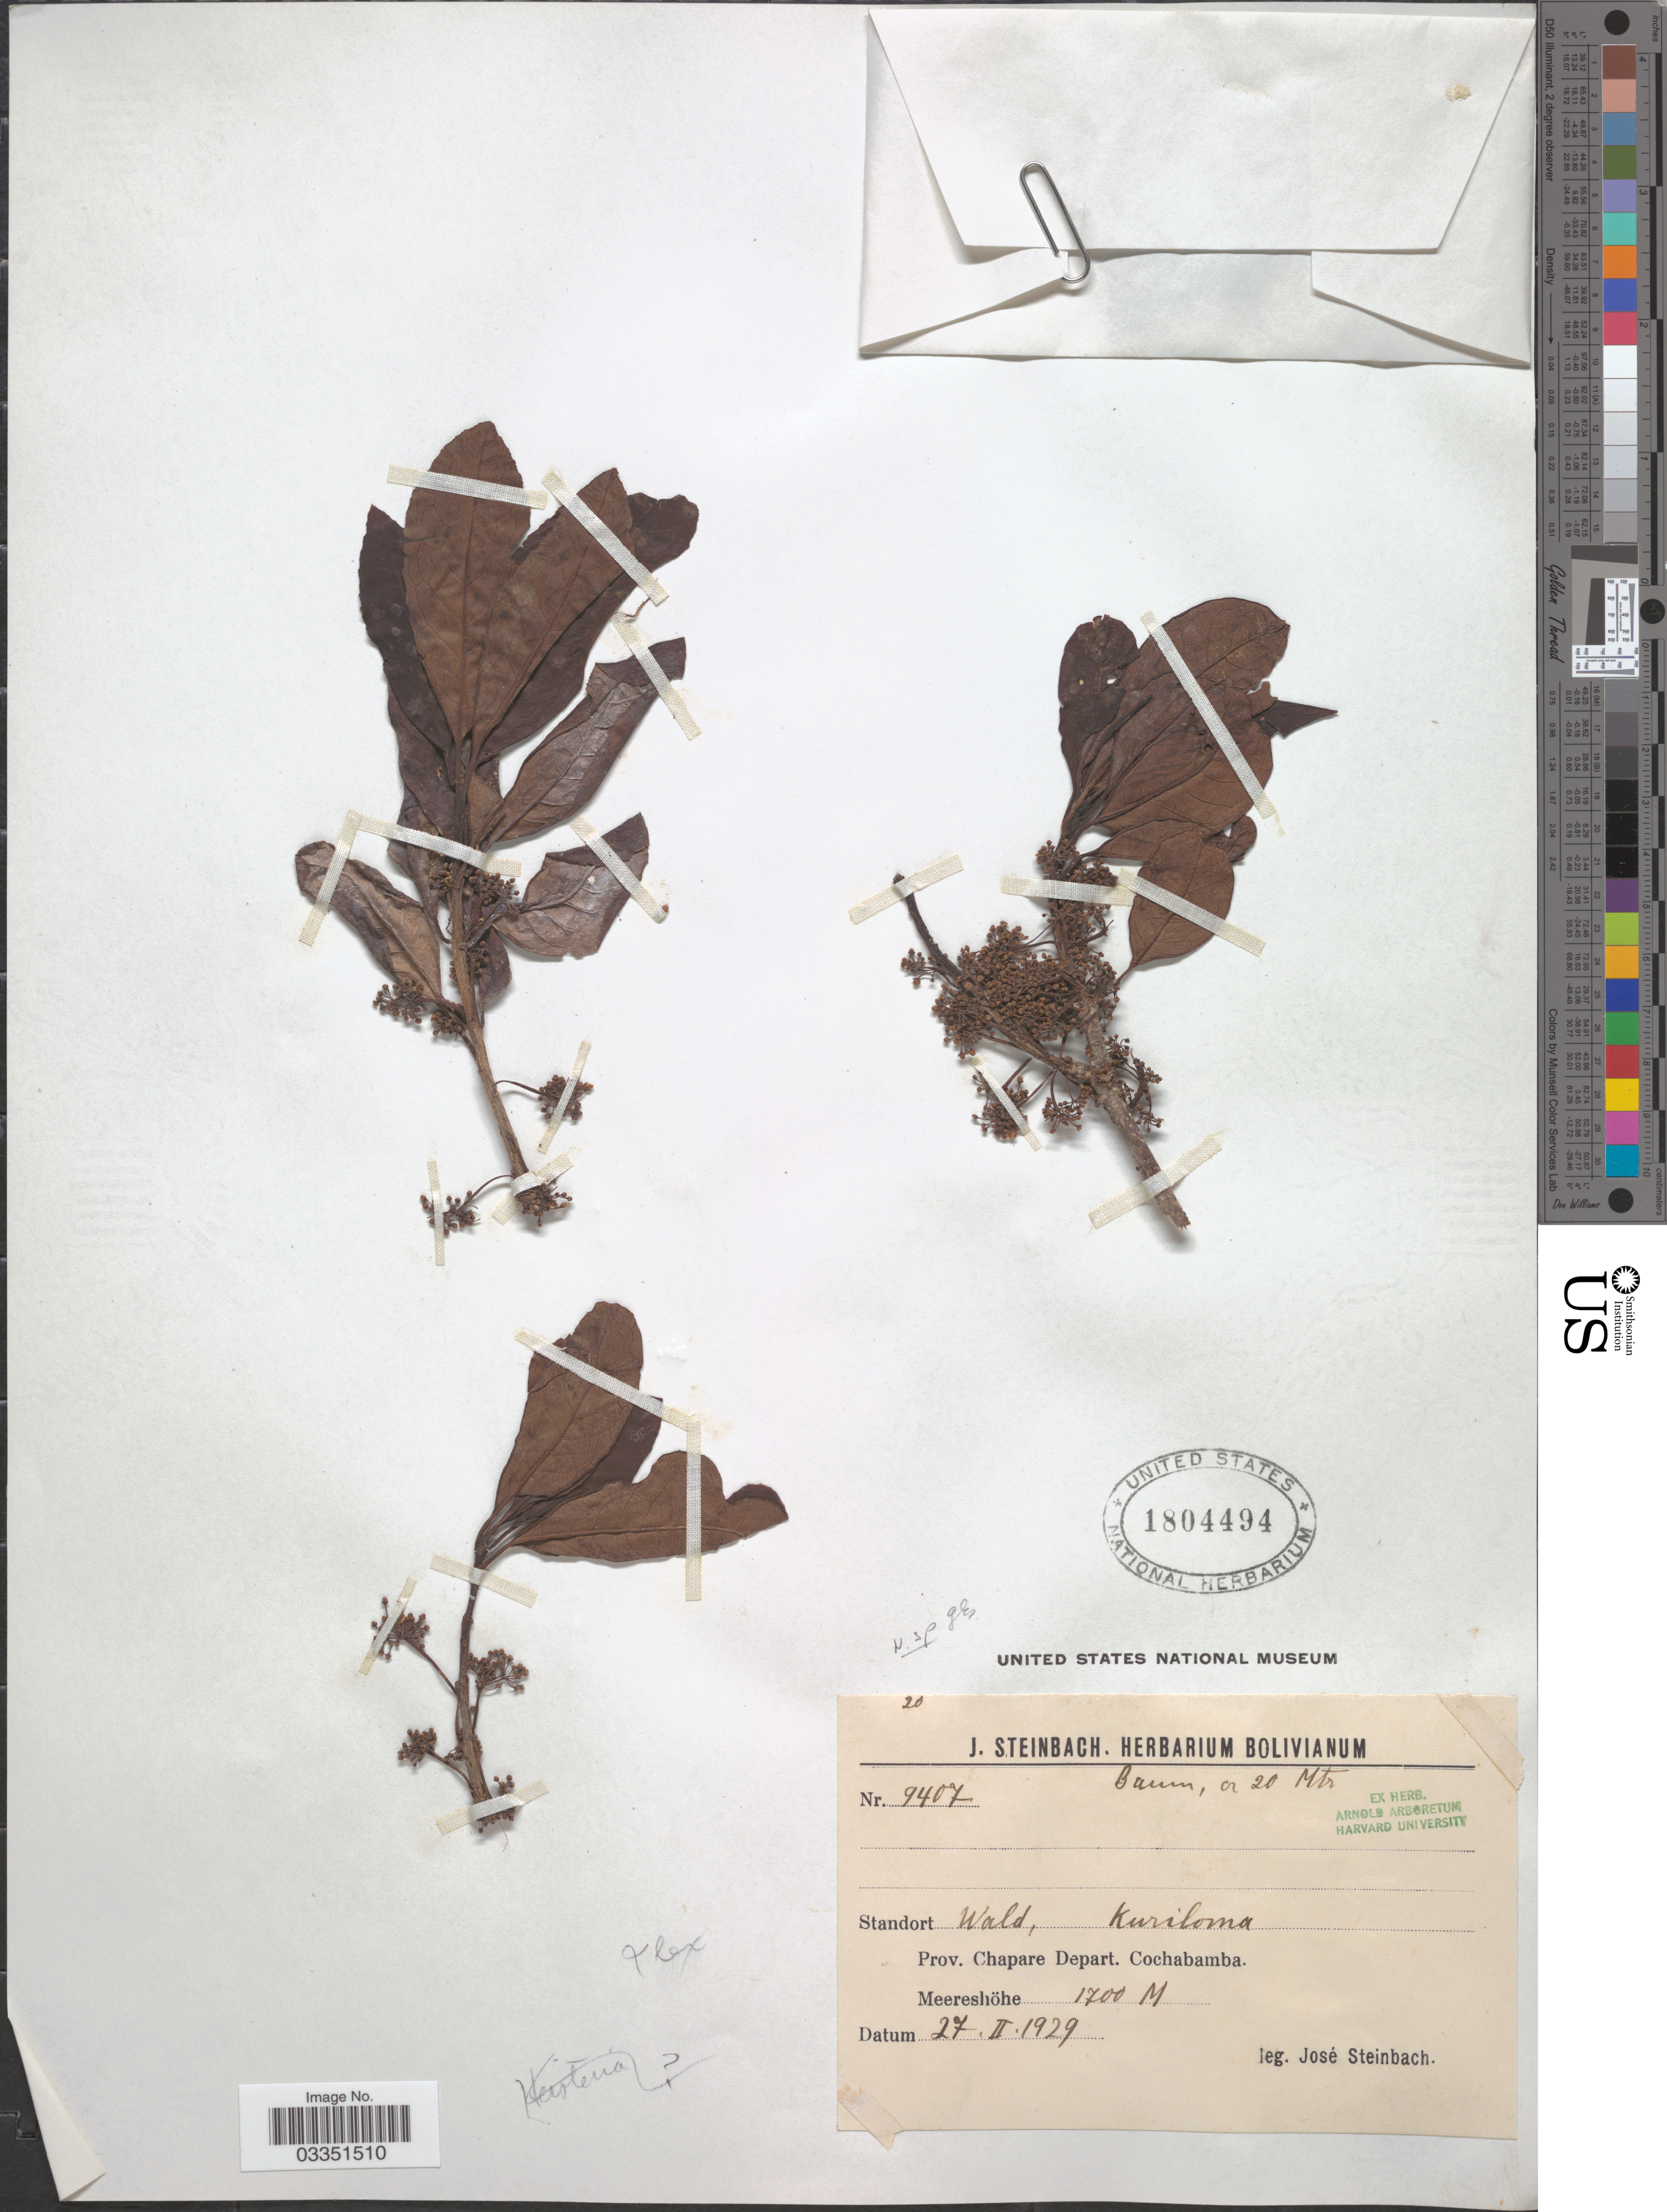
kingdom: Plantae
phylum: Tracheophyta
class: Magnoliopsida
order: Aquifoliales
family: Aquifoliaceae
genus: Ilex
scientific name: Ilex sp.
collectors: J. Steinbach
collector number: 9407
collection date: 1929-02-27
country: Bolivia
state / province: Cochabamba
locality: Prov. Chapare, Depart. Cochabamba.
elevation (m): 1700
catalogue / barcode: US 1804494